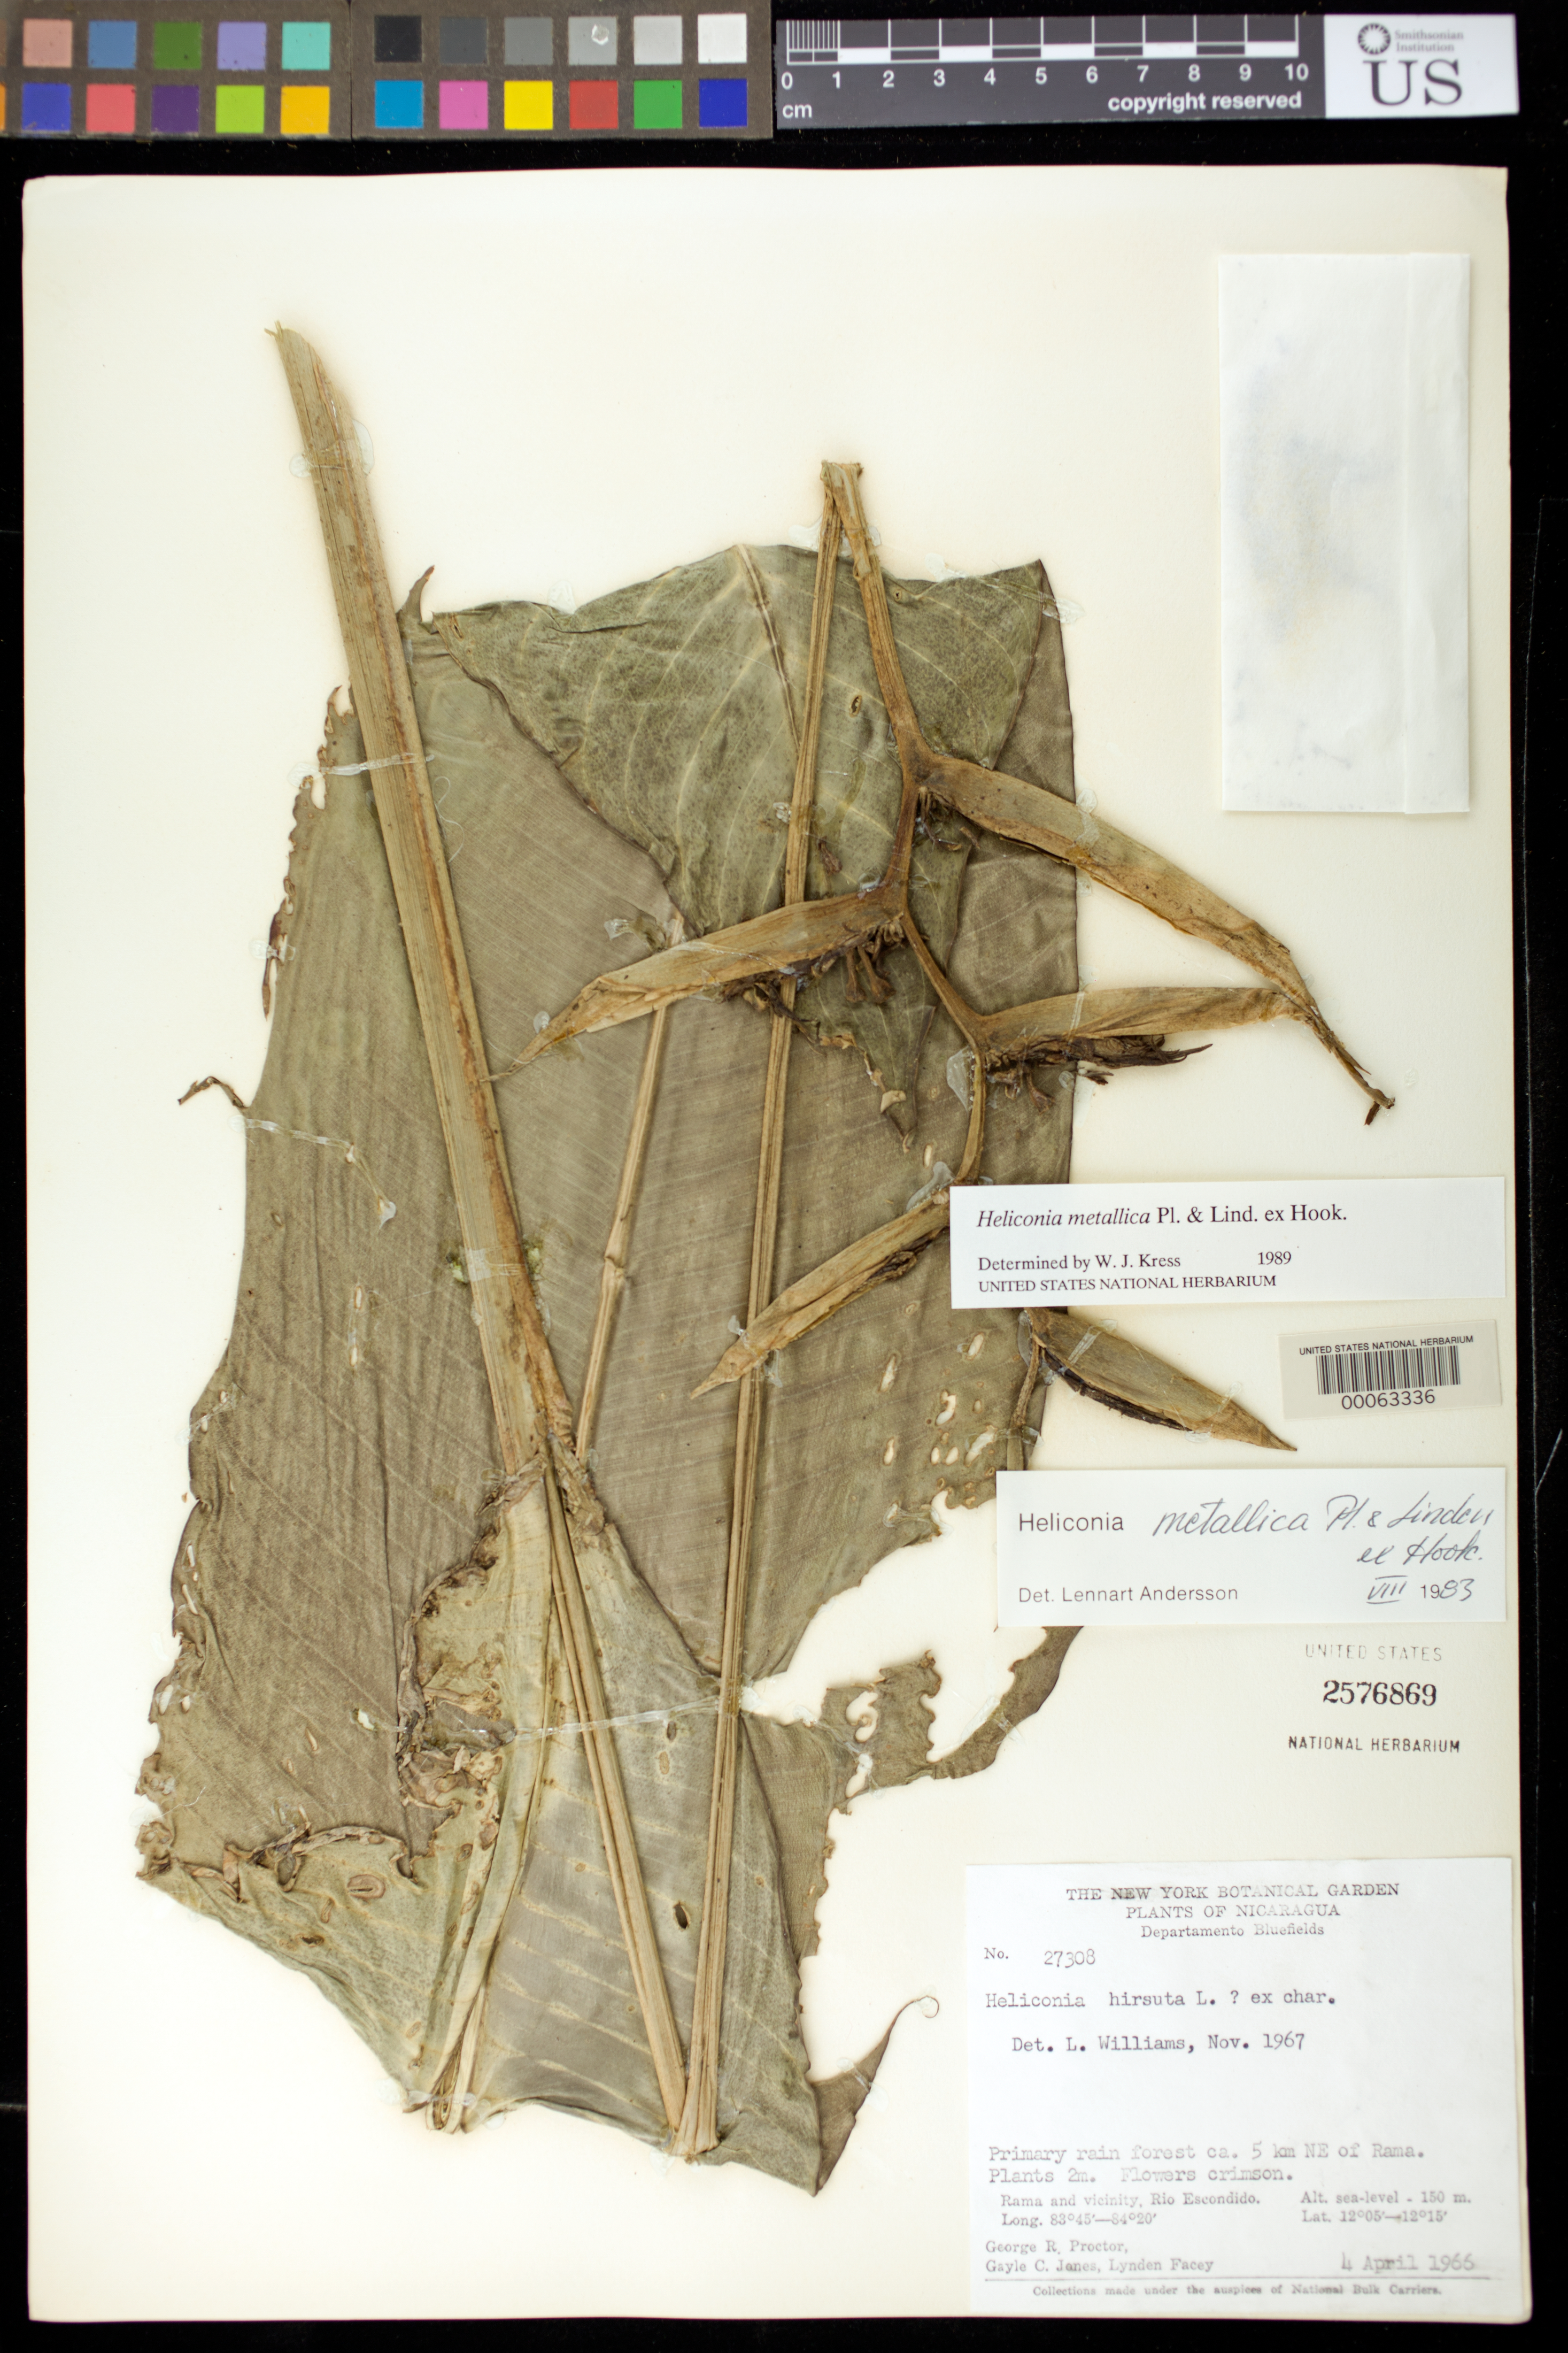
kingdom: Plantae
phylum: Tracheophyta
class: Liliopsida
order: Zingiberales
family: Heliconiaceae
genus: Heliconia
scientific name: Heliconia metallica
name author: Planch. & Linden ex Hook.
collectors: G. R. Proctor, G. C. Jones & L. Facey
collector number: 27308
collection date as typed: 04 Apr 1966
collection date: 1966-04-04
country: Nicaragua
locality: Departamento bluefields, ca. 5 km ne of rama, rio escondido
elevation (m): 0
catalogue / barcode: US 2576869